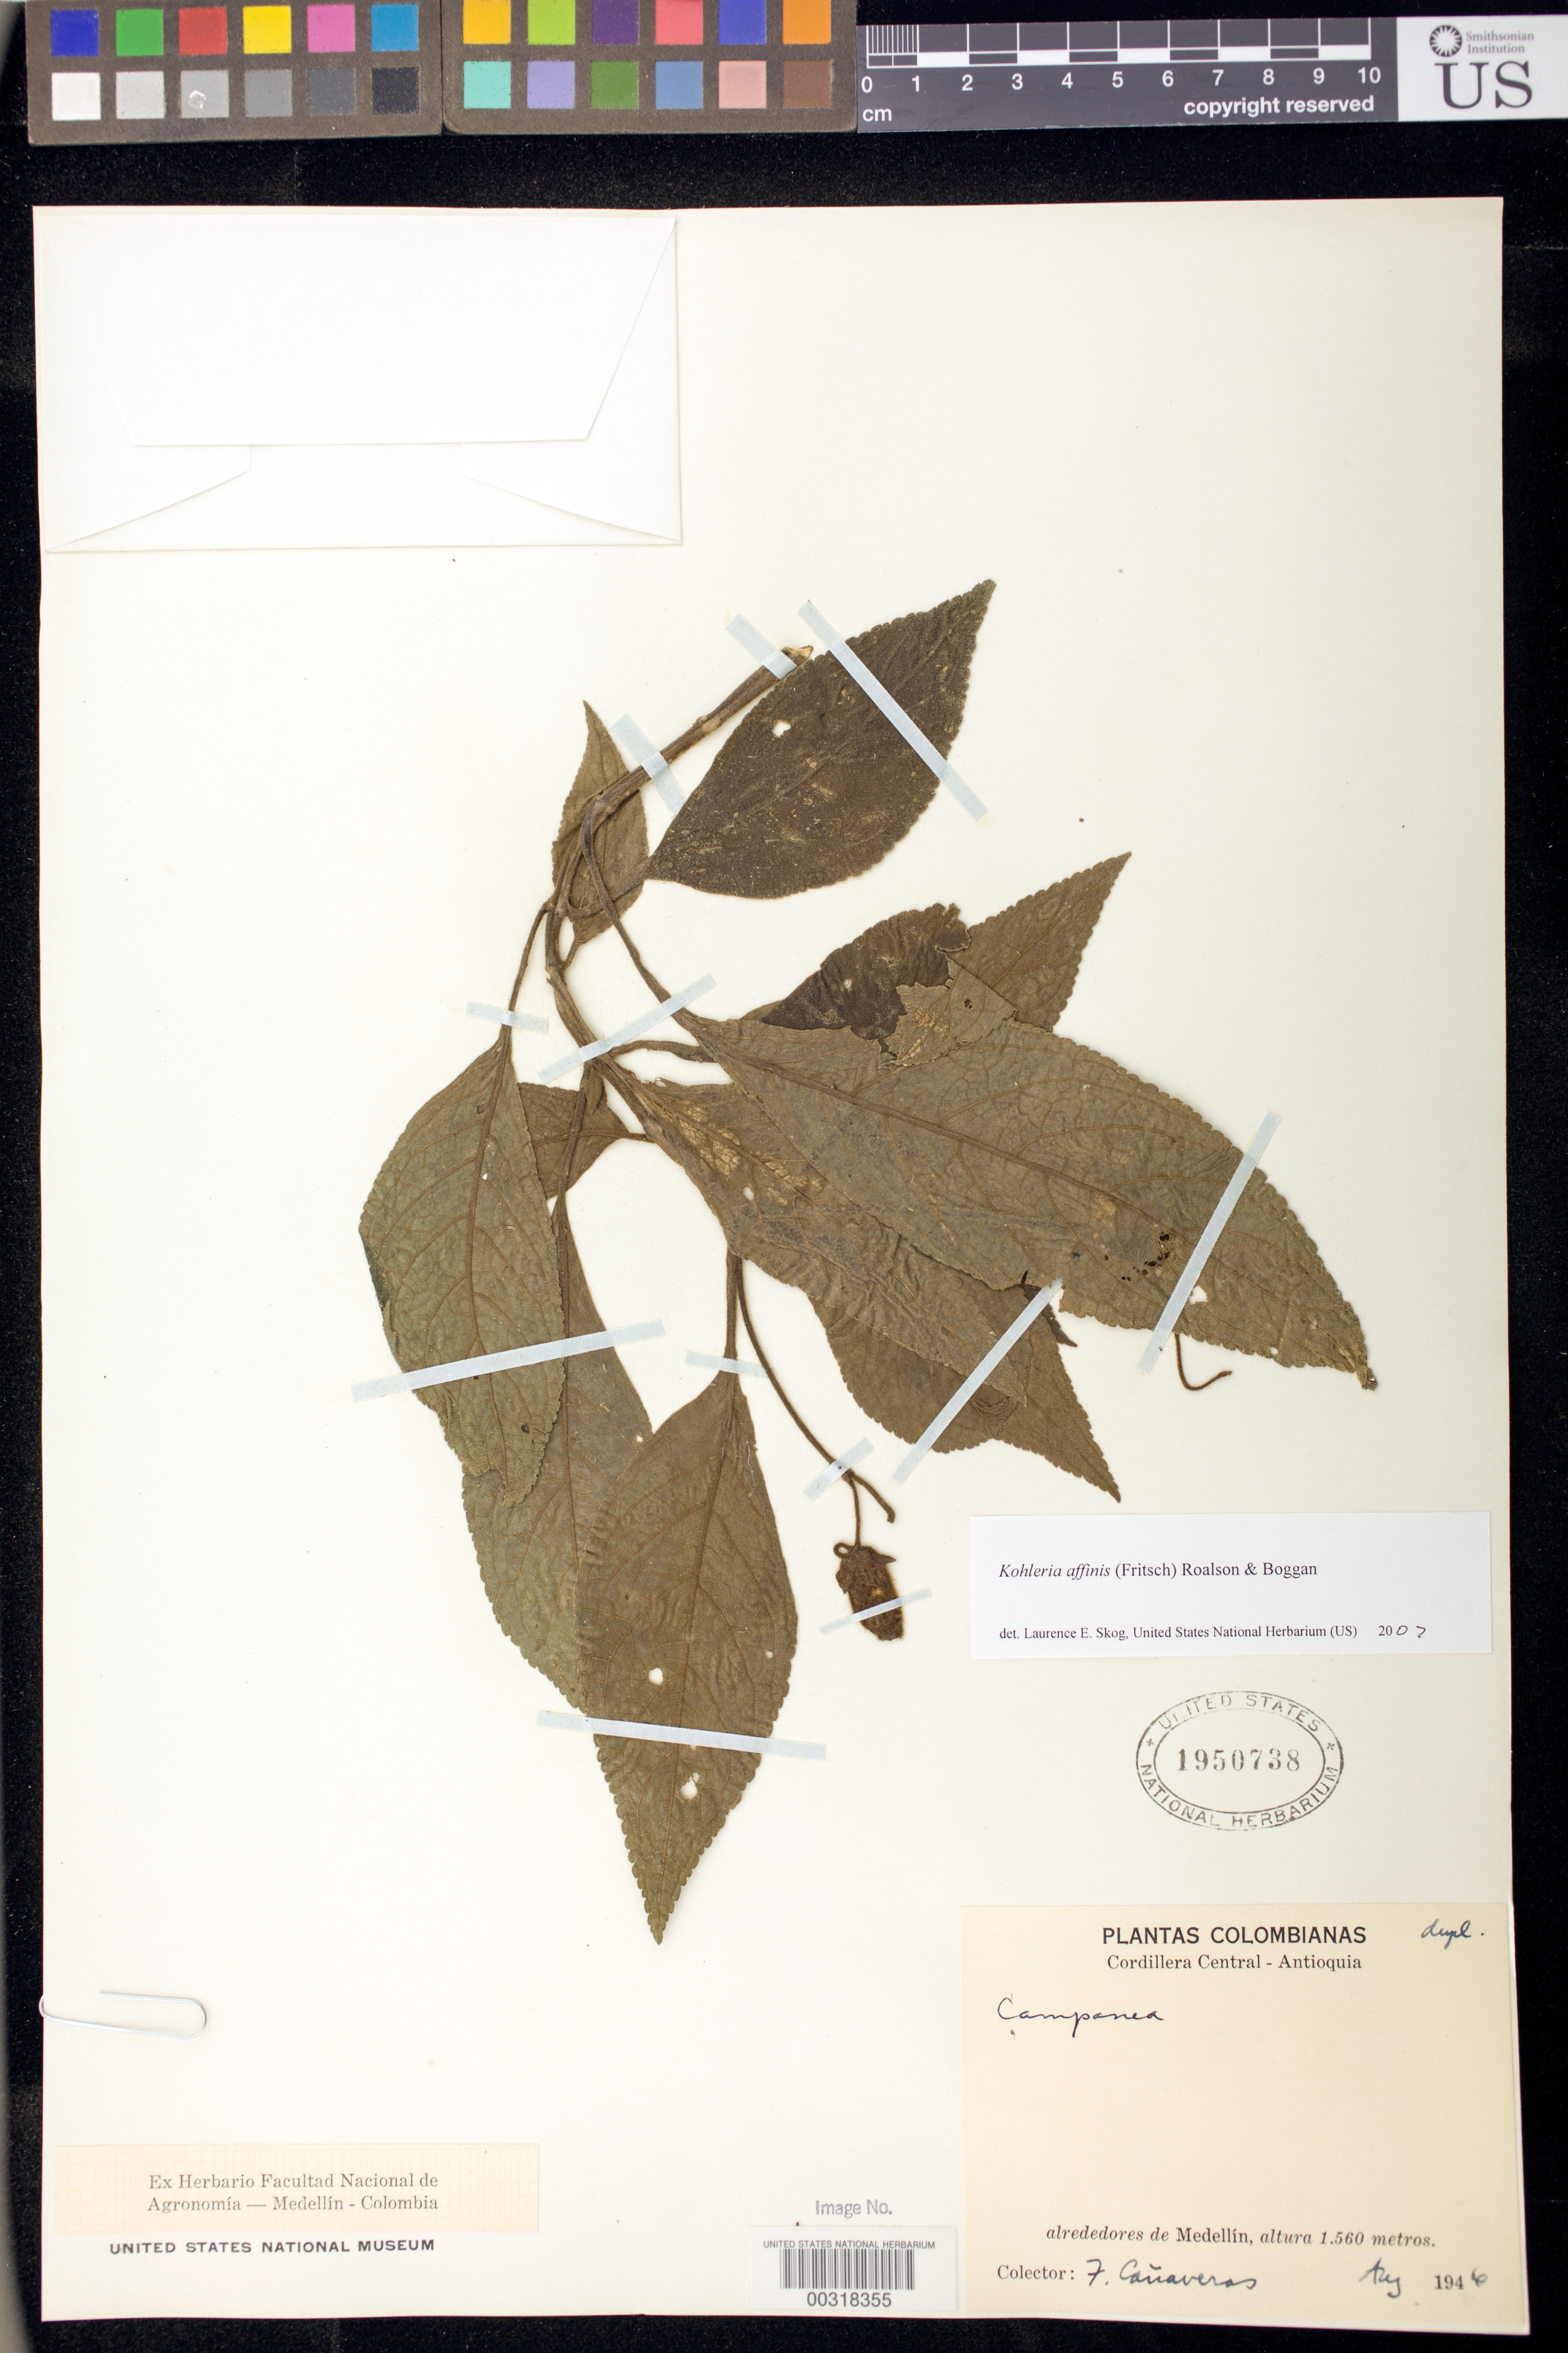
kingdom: Plantae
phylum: Tracheophyta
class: Magnoliopsida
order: Lamiales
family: Gesneriaceae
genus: Kohleria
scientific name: Kohleria sp.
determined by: Boggan, J. K.; Skog, L. E.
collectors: F. Canaveras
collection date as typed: Aug 1946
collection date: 1946-08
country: Colombia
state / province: Antioquia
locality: Cordillera Central, environs of Medellin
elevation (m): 1560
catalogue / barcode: US 1950738